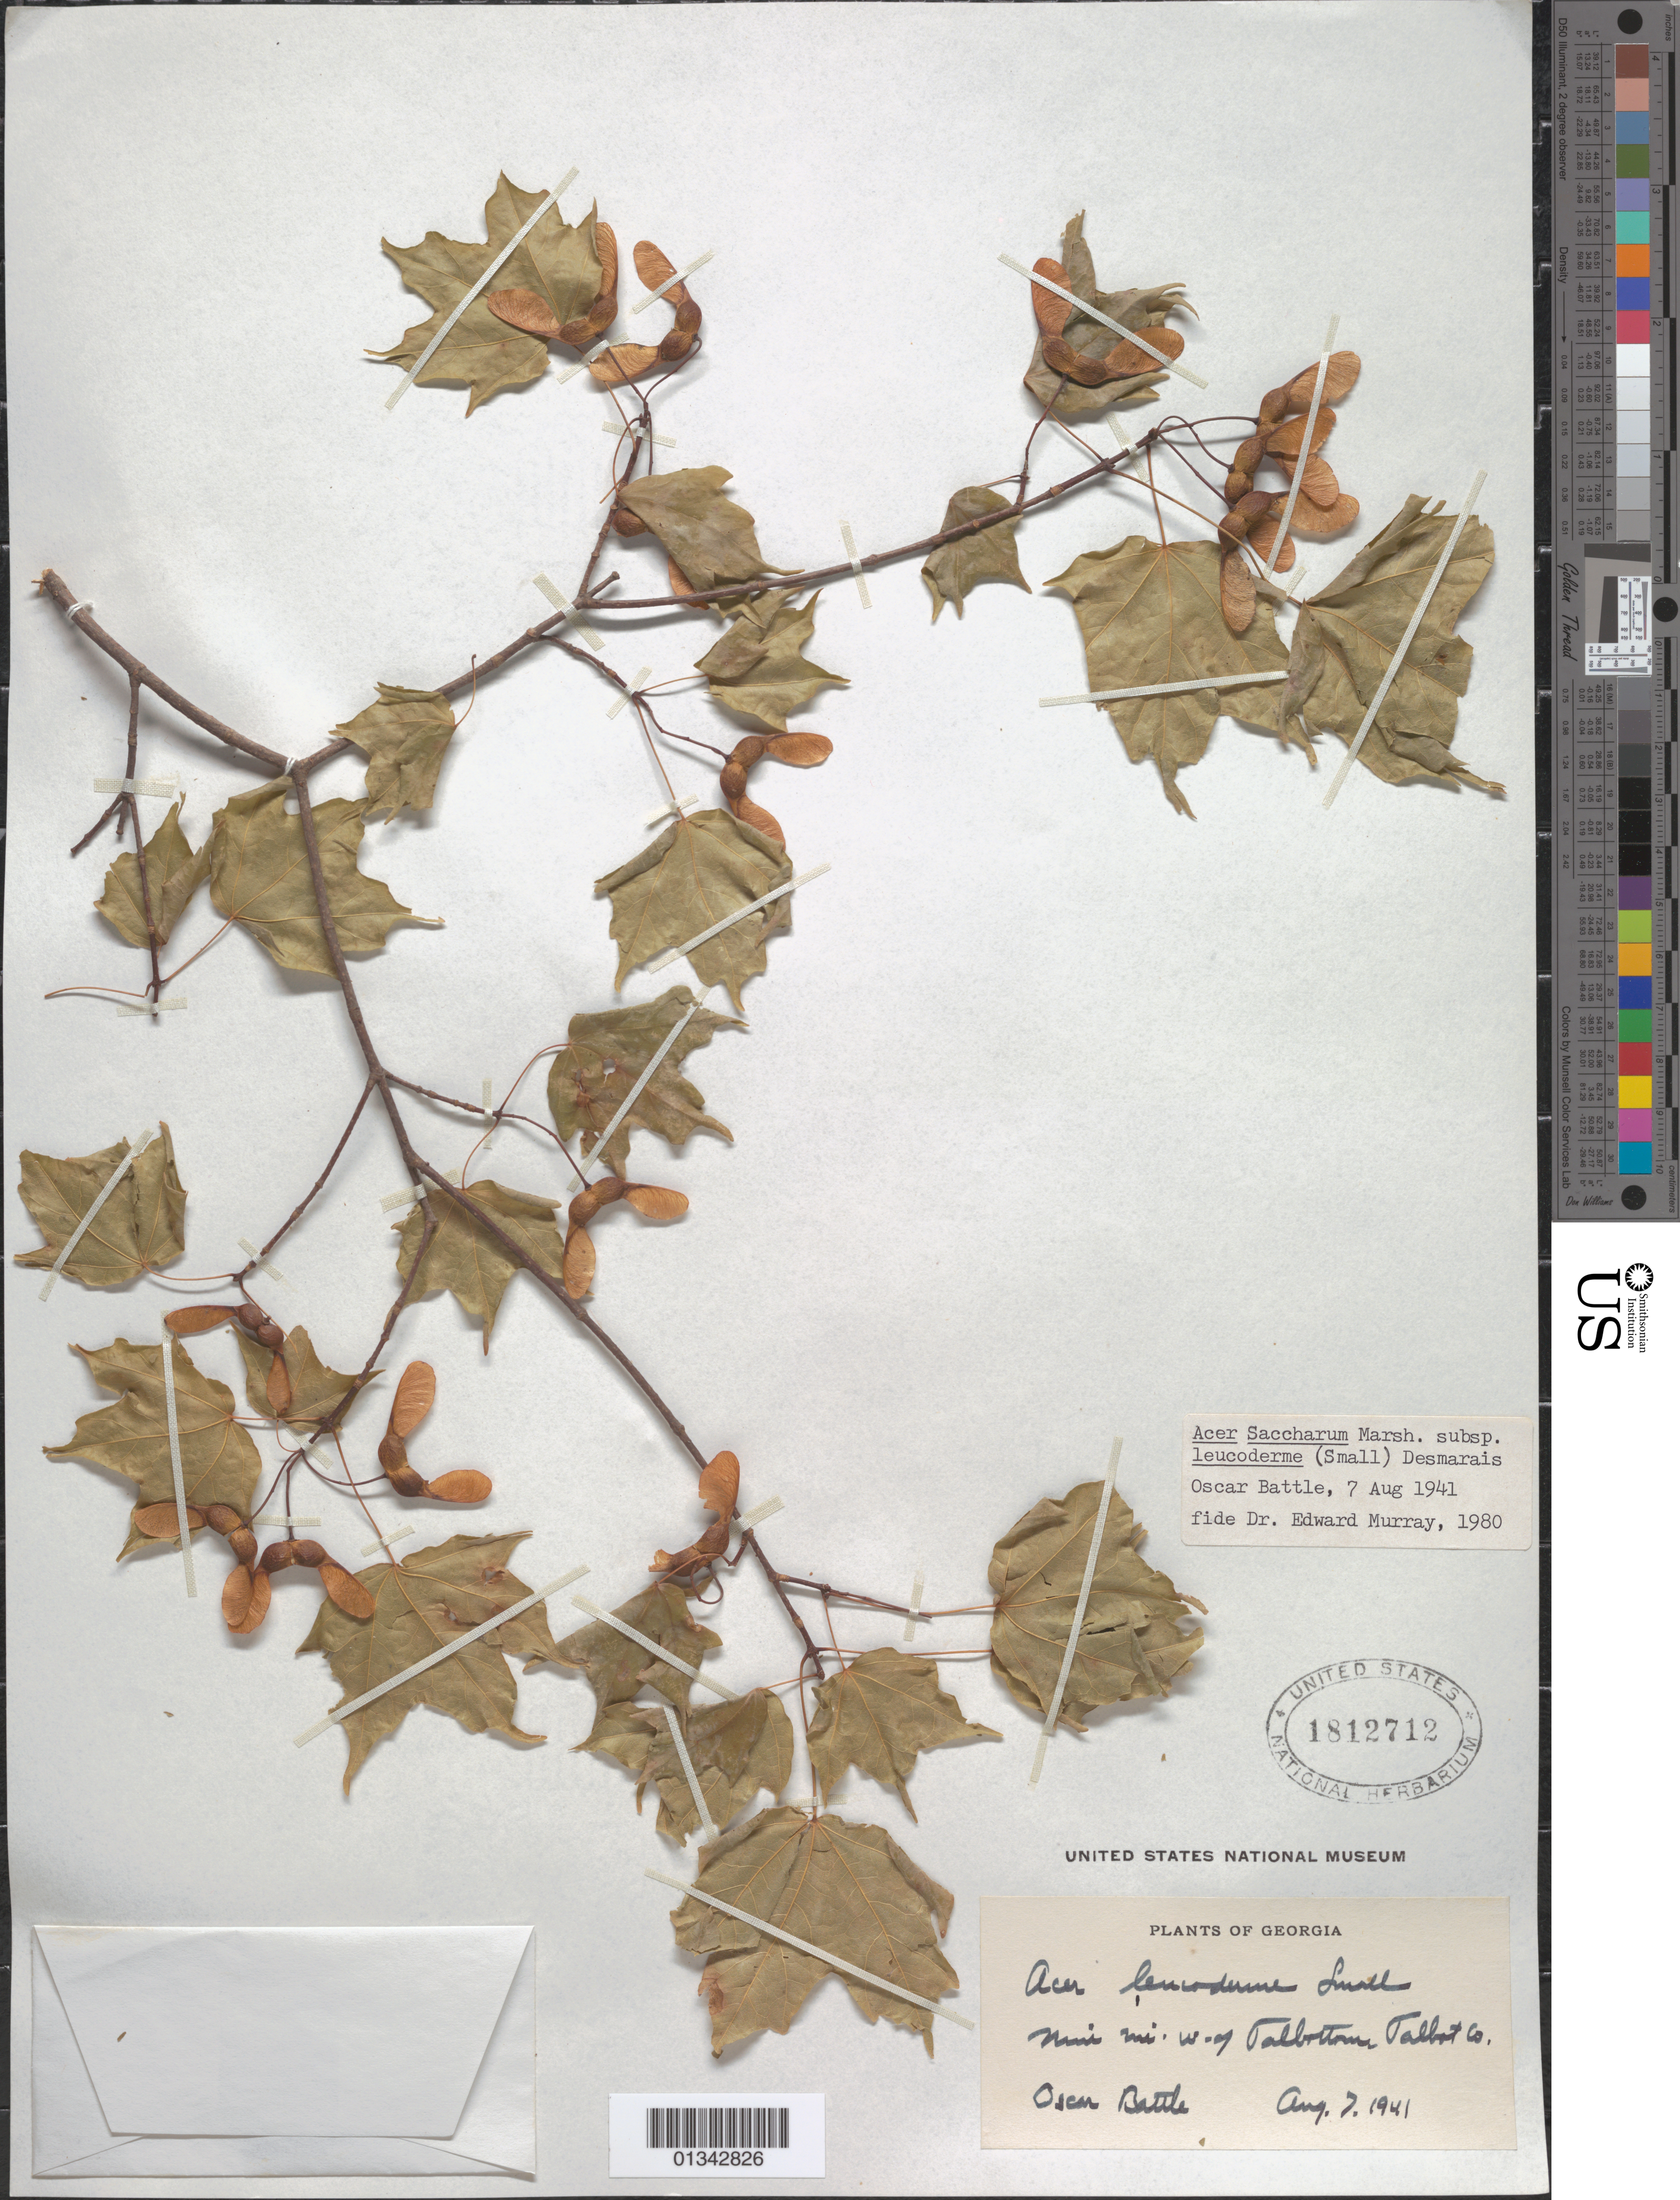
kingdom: Plantae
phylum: Tracheophyta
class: Magnoliopsida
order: Sapindales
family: Sapindaceae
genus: Acer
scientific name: Acer saccharum subsp. leucoderme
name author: (Small) Desmarais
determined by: Murray, Edward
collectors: O. Battle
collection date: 1941-08-07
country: United States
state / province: Georgia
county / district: Talbot County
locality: Talbot County, 9 mi. W of Talbotton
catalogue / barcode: US 1812712